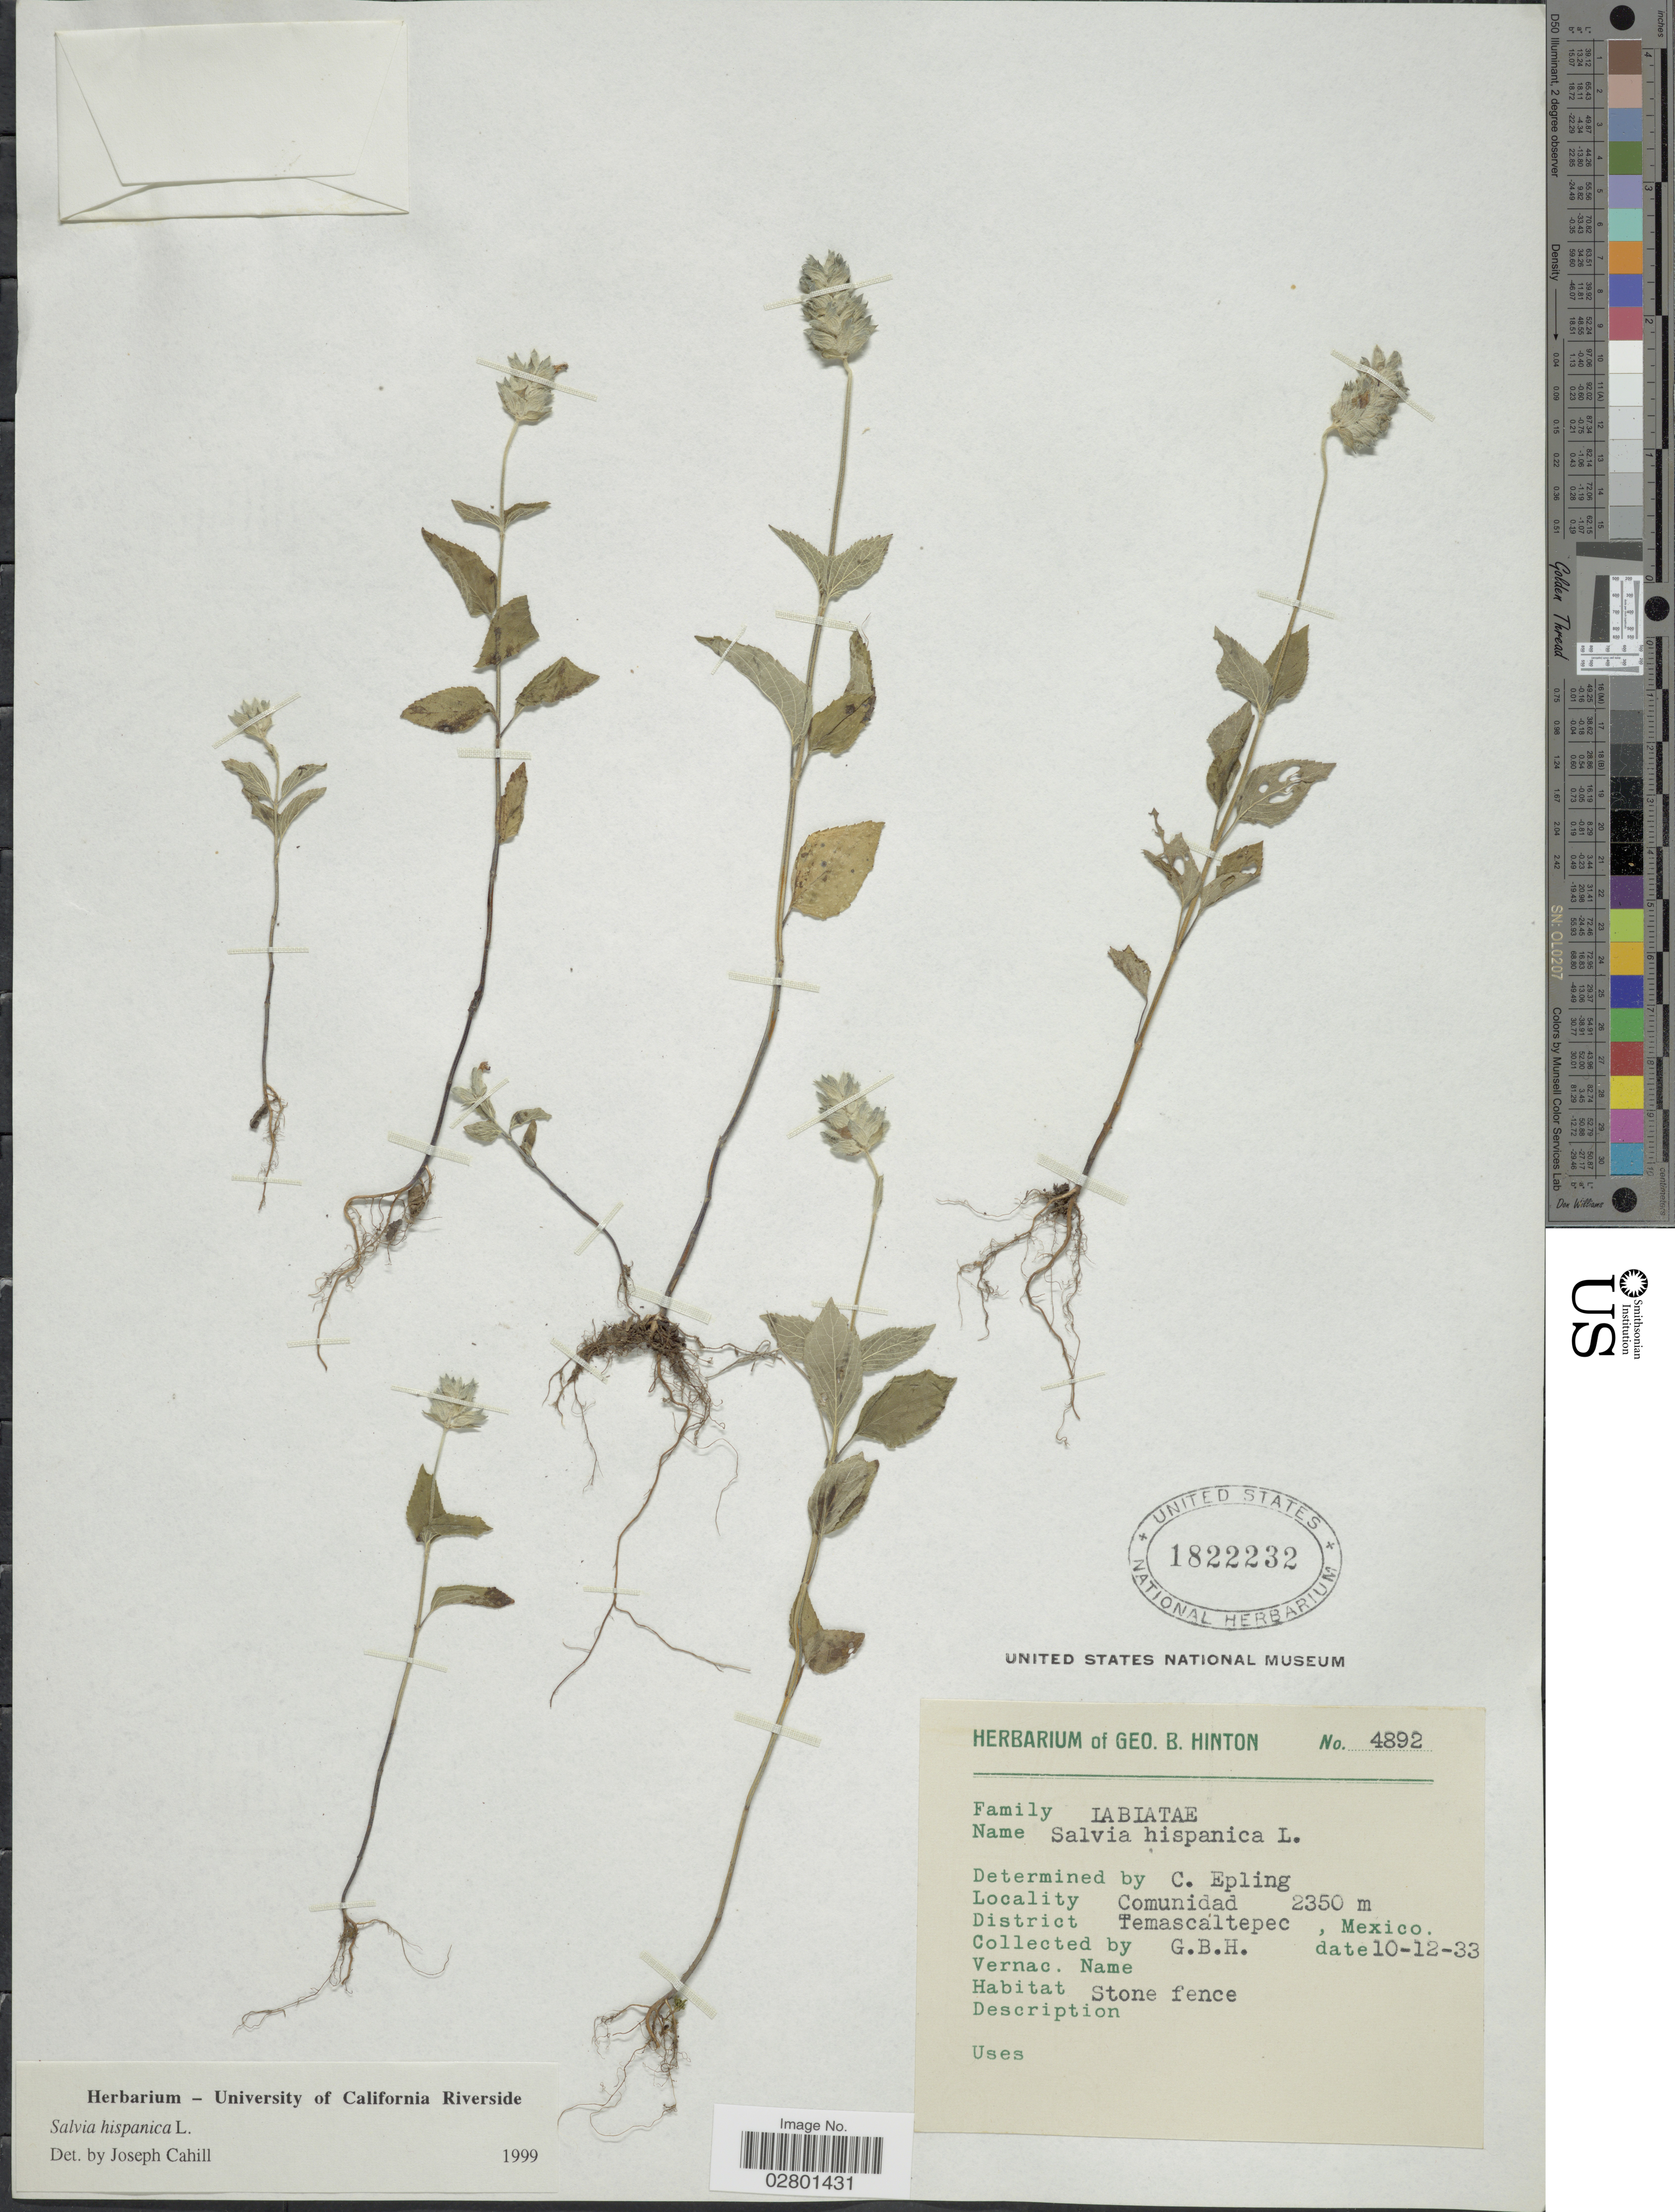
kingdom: Plantae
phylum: Tracheophyta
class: Magnoliopsida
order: Lamiales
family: Lamiaceae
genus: Salvia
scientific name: Salvia hispanica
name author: L.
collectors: G. B. Hinton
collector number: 4892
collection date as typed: Transcribed d/m/y: 10/12/33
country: Mexico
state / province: México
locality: Comunidad, District Temascaltepec.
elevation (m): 2350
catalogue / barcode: US 1822232